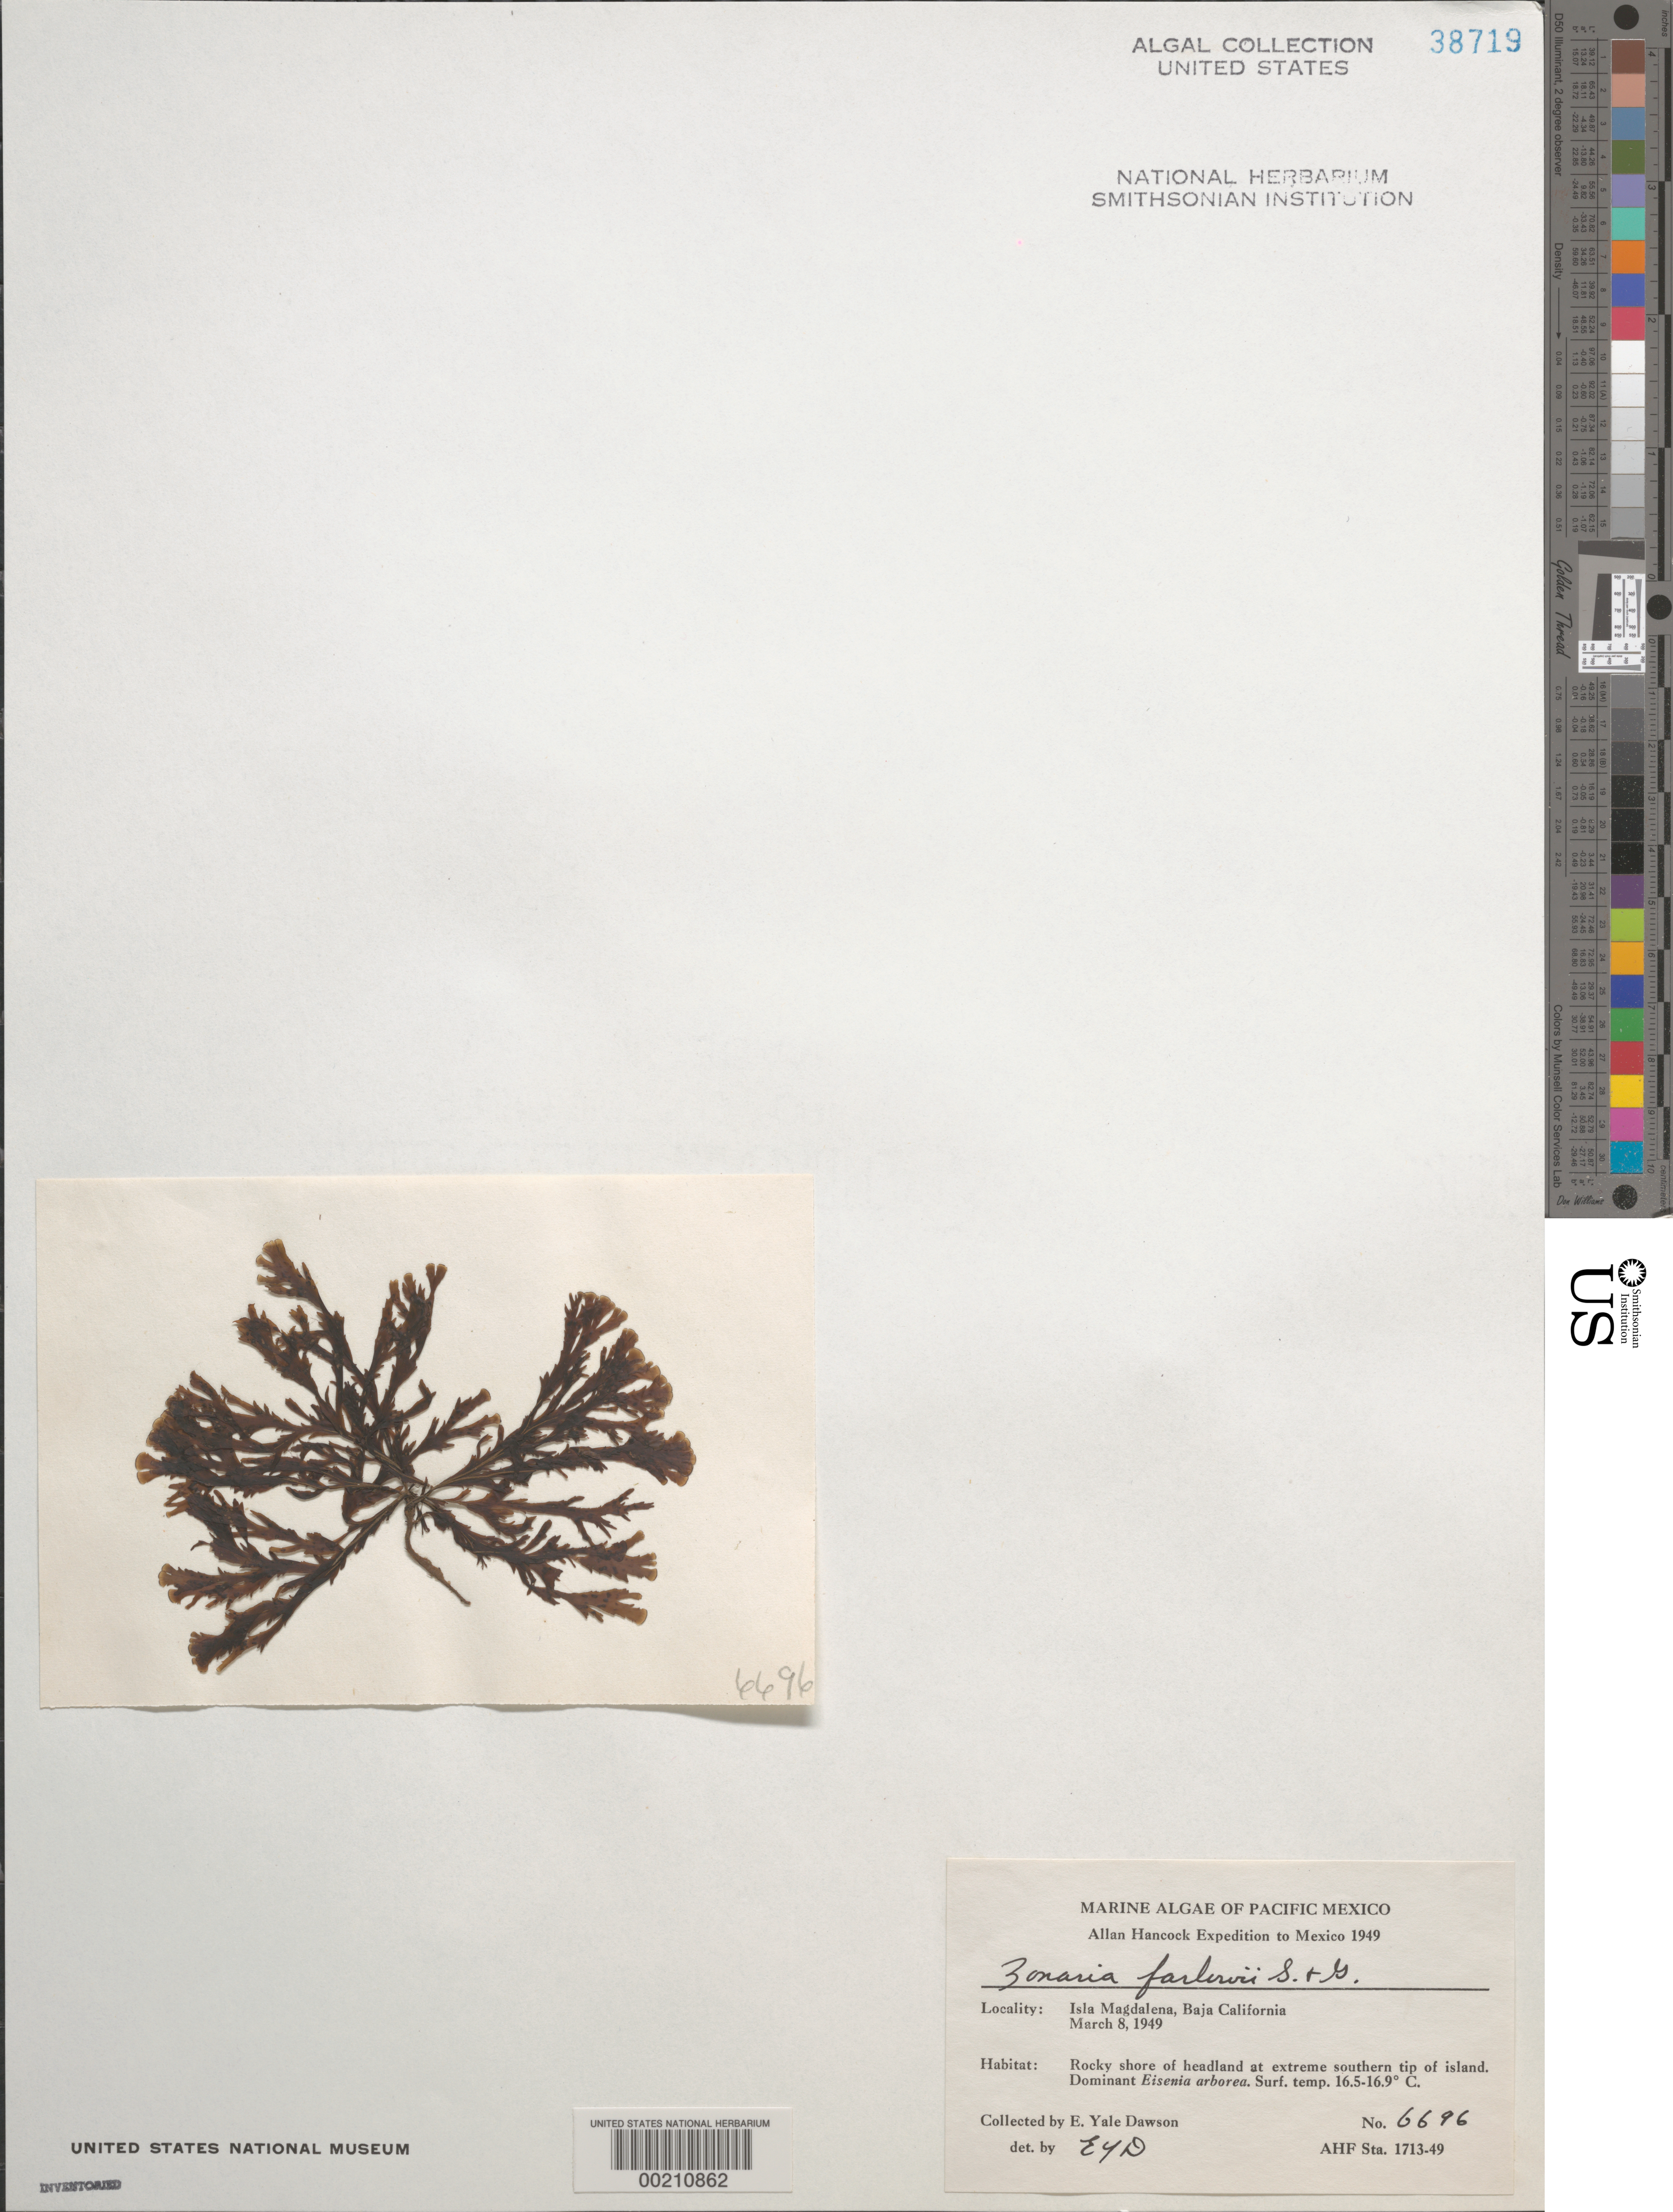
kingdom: Chromista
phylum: Ochrophyta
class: Phaeophyceae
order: Dictyotales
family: Dictyotaceae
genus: Zonaria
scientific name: Zonaria farlowii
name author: Setch. & N.L. Gardner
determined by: Dawson, E. Y.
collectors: E. Y. Dawson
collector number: EYD 6696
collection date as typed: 08 Mar 1949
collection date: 1949-03-08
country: Mexico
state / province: Baja California Sur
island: Isla Magdalena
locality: Southern tip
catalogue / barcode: US 38719